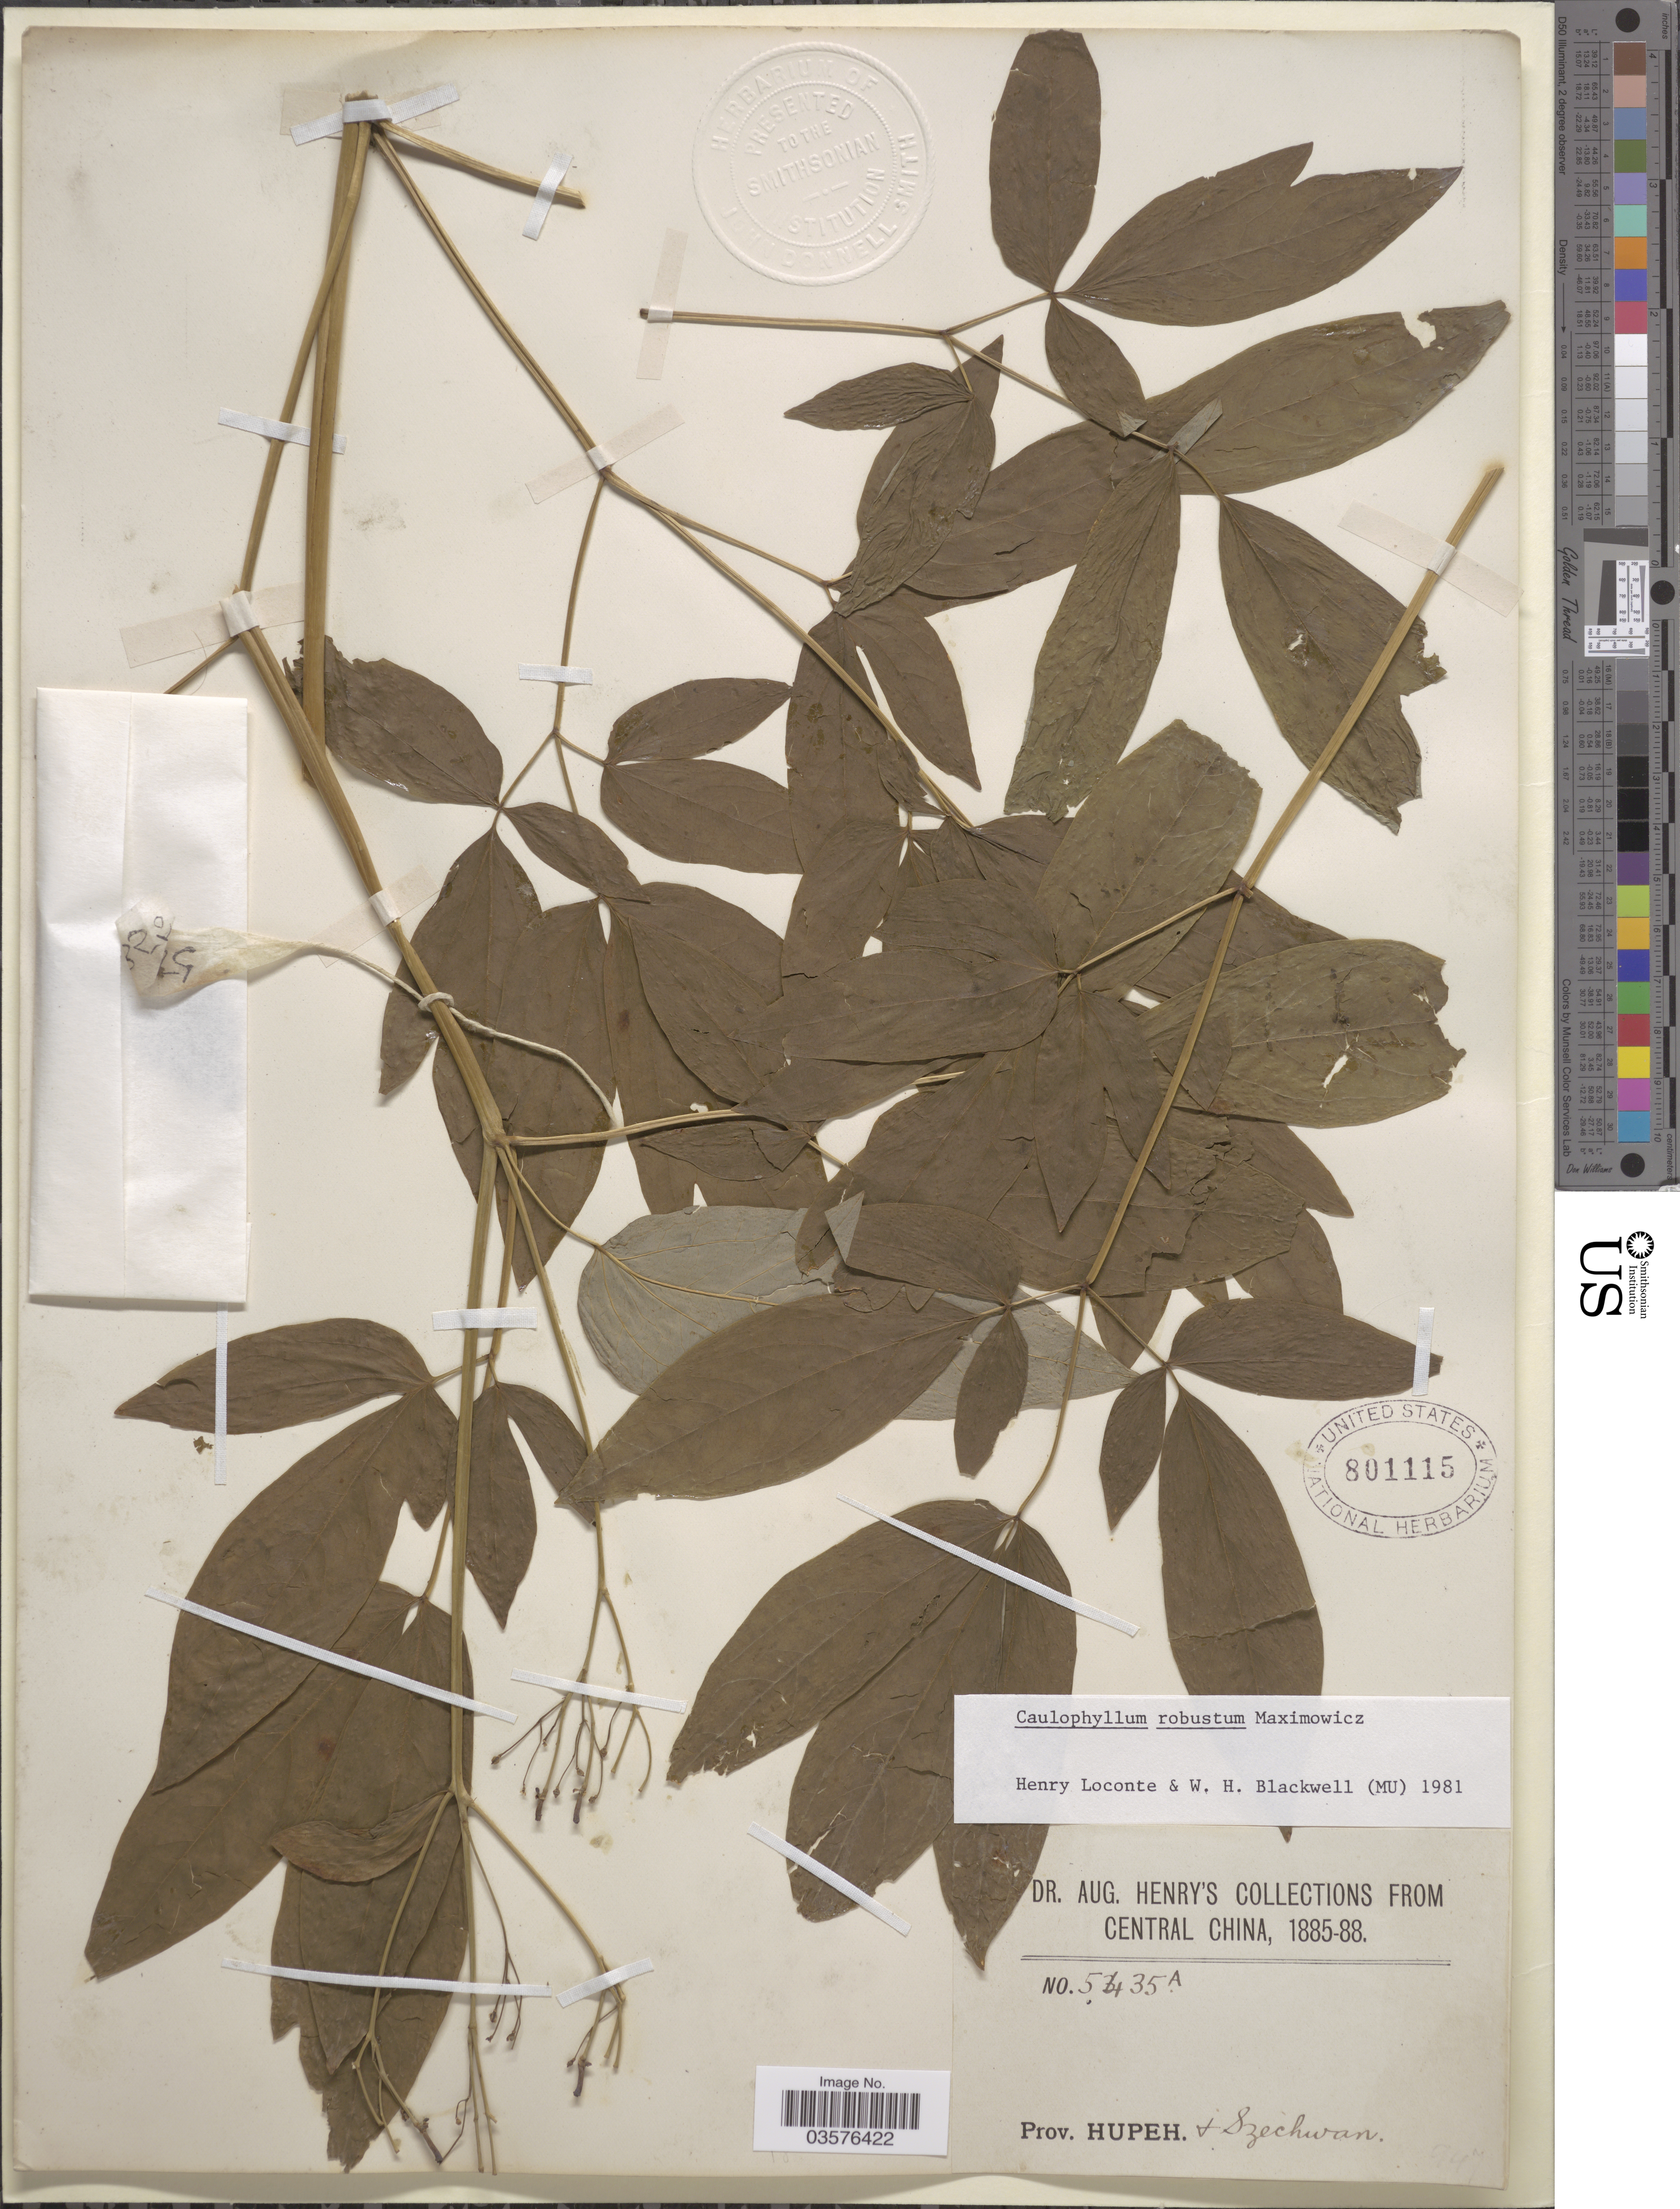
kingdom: Plantae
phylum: Tracheophyta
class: Magnoliopsida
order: Ranunculales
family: Berberidaceae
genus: Caulophyllum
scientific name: Caulophyllum robustum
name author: Michx.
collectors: A. Henry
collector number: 5435 A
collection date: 1885/1888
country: China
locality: Central China. Prov. Hupeh & Szechwan.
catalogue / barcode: US 801115